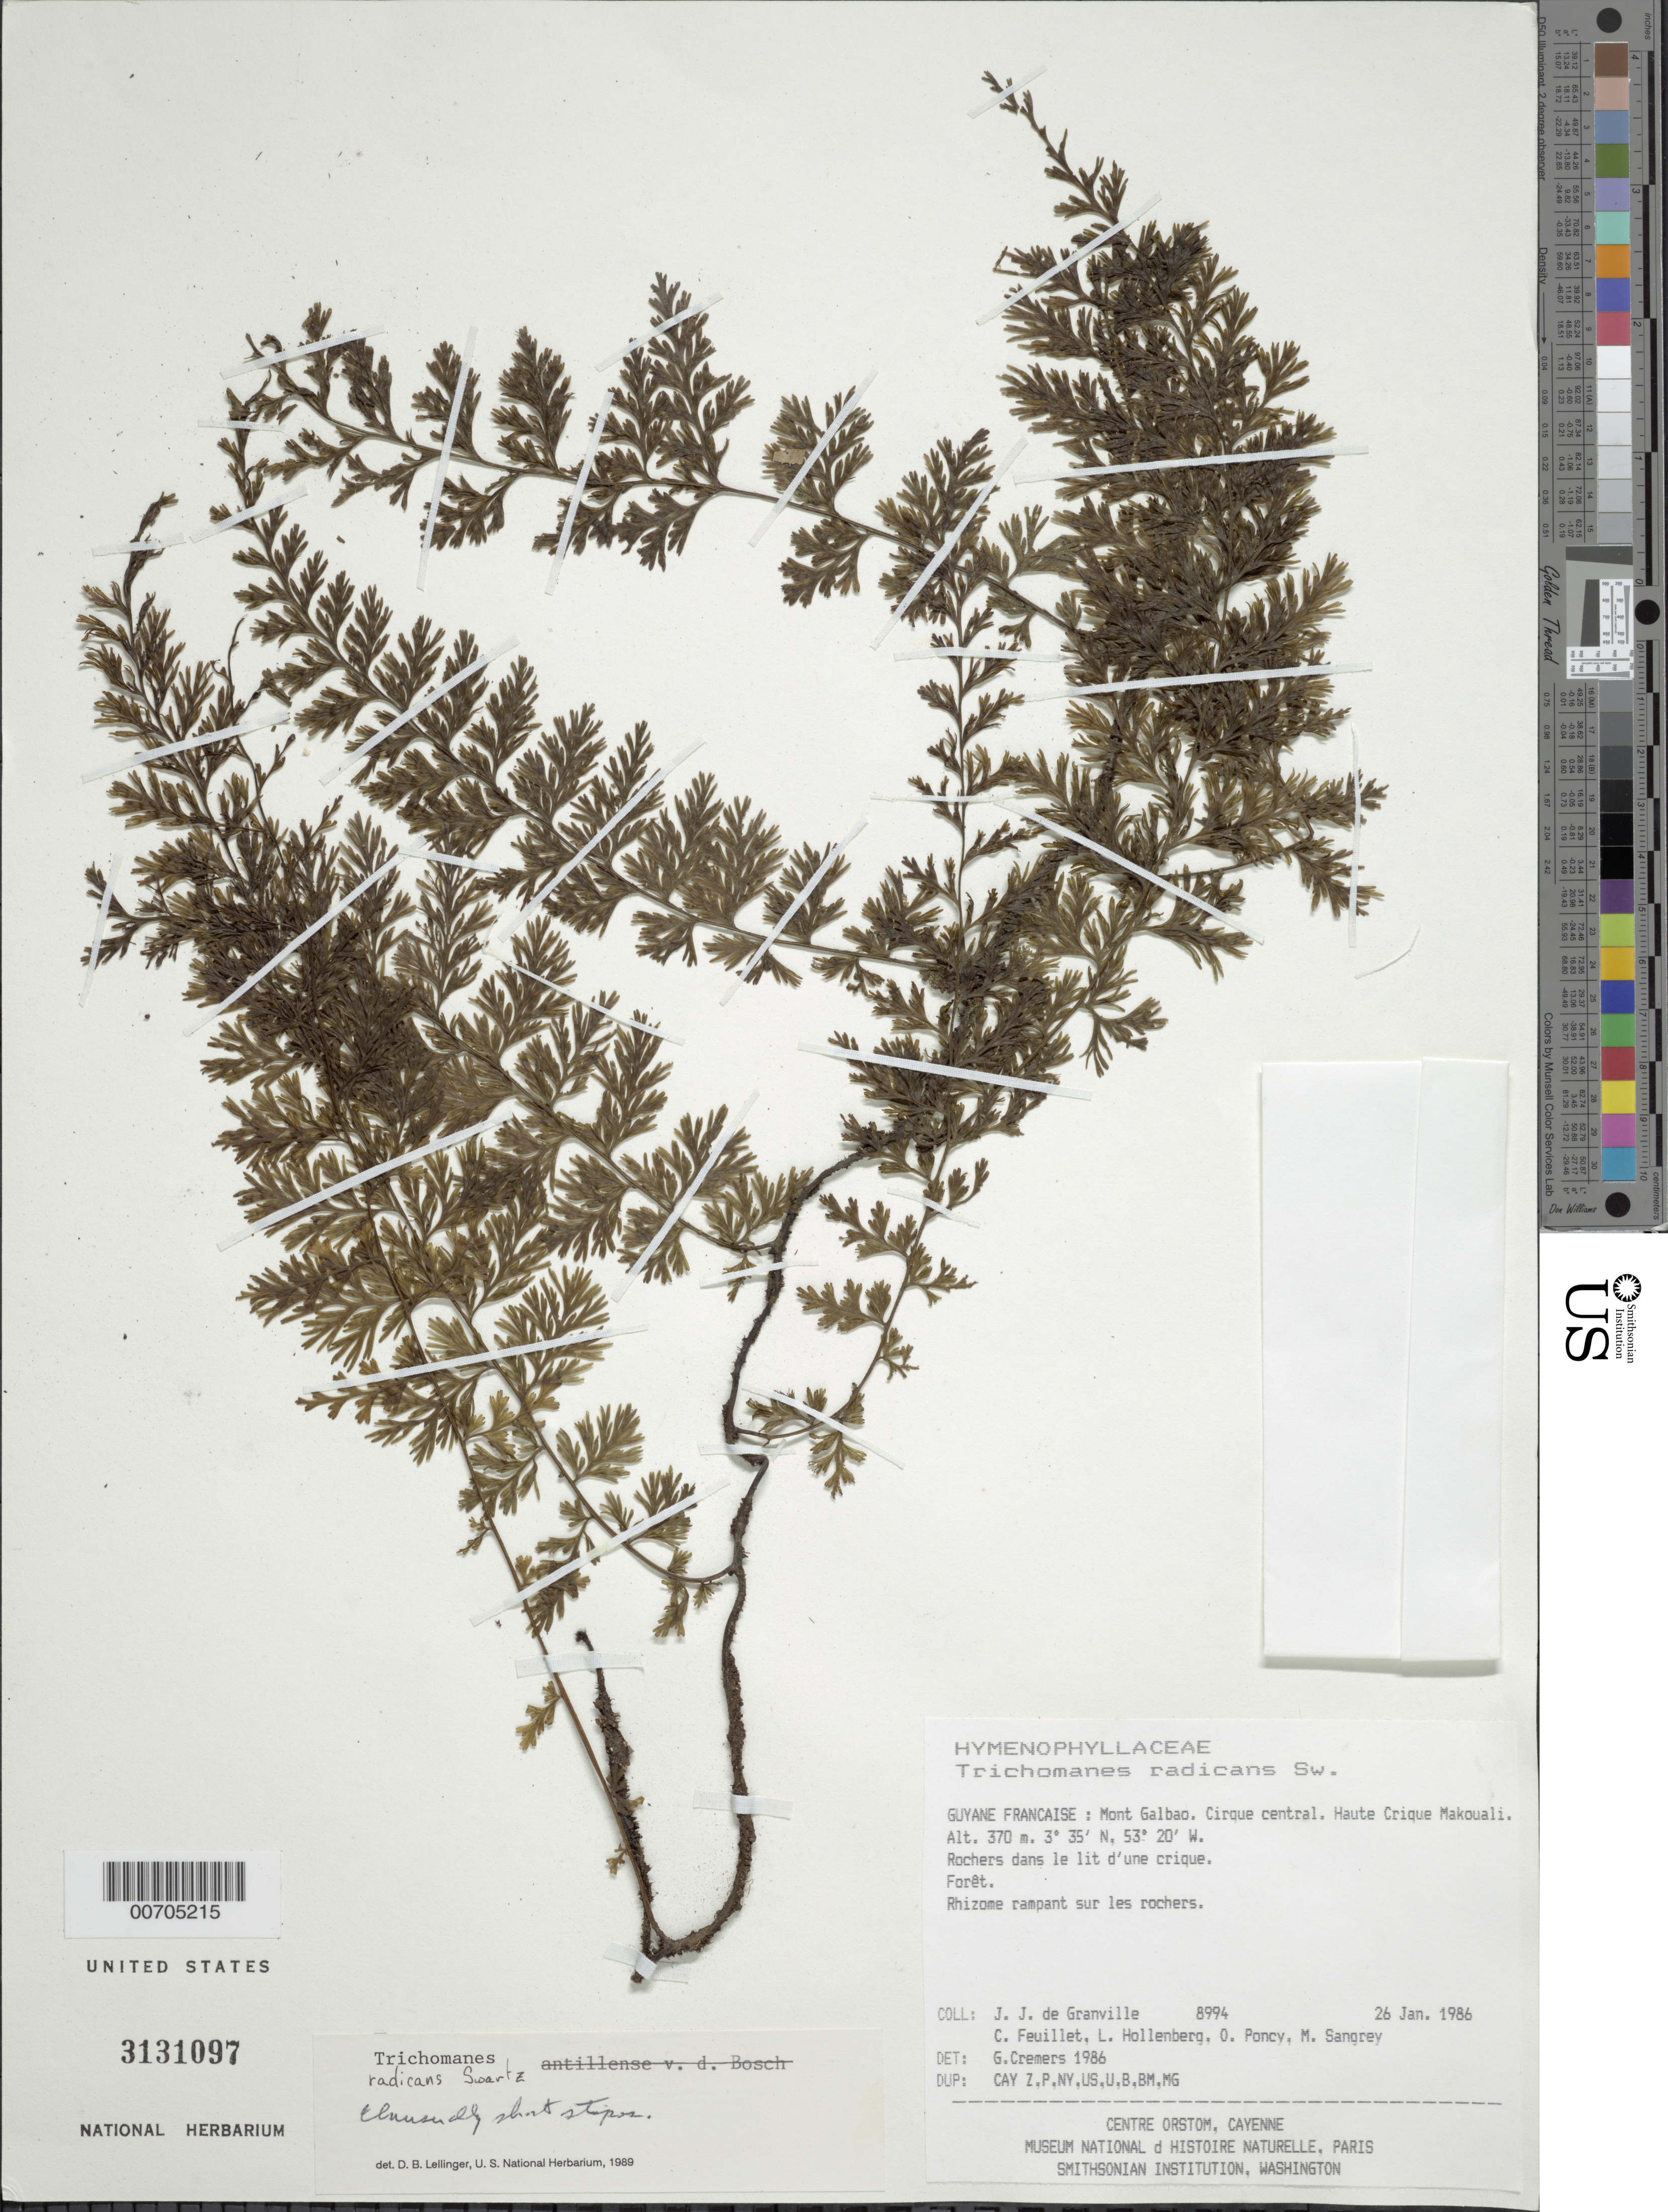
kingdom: Plantae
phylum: Tracheophyta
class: Polypodiopsida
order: Hymenophyllales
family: Hymenophyllaceae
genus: Vandenboschia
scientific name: Vandenboschia radicans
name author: (Sw.) Copel.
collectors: J.-J. de Granville, C. Feuillet, L. Hollenberg, O. Poncy & M. S. Sangrey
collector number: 8994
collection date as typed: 26-Jan-86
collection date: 1986-01-26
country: French Guiana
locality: Mont Galbao. Crique central. Haute Crique Makouali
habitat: Forêt, rochers dans le lit d'une crique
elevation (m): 370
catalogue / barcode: US 3131097